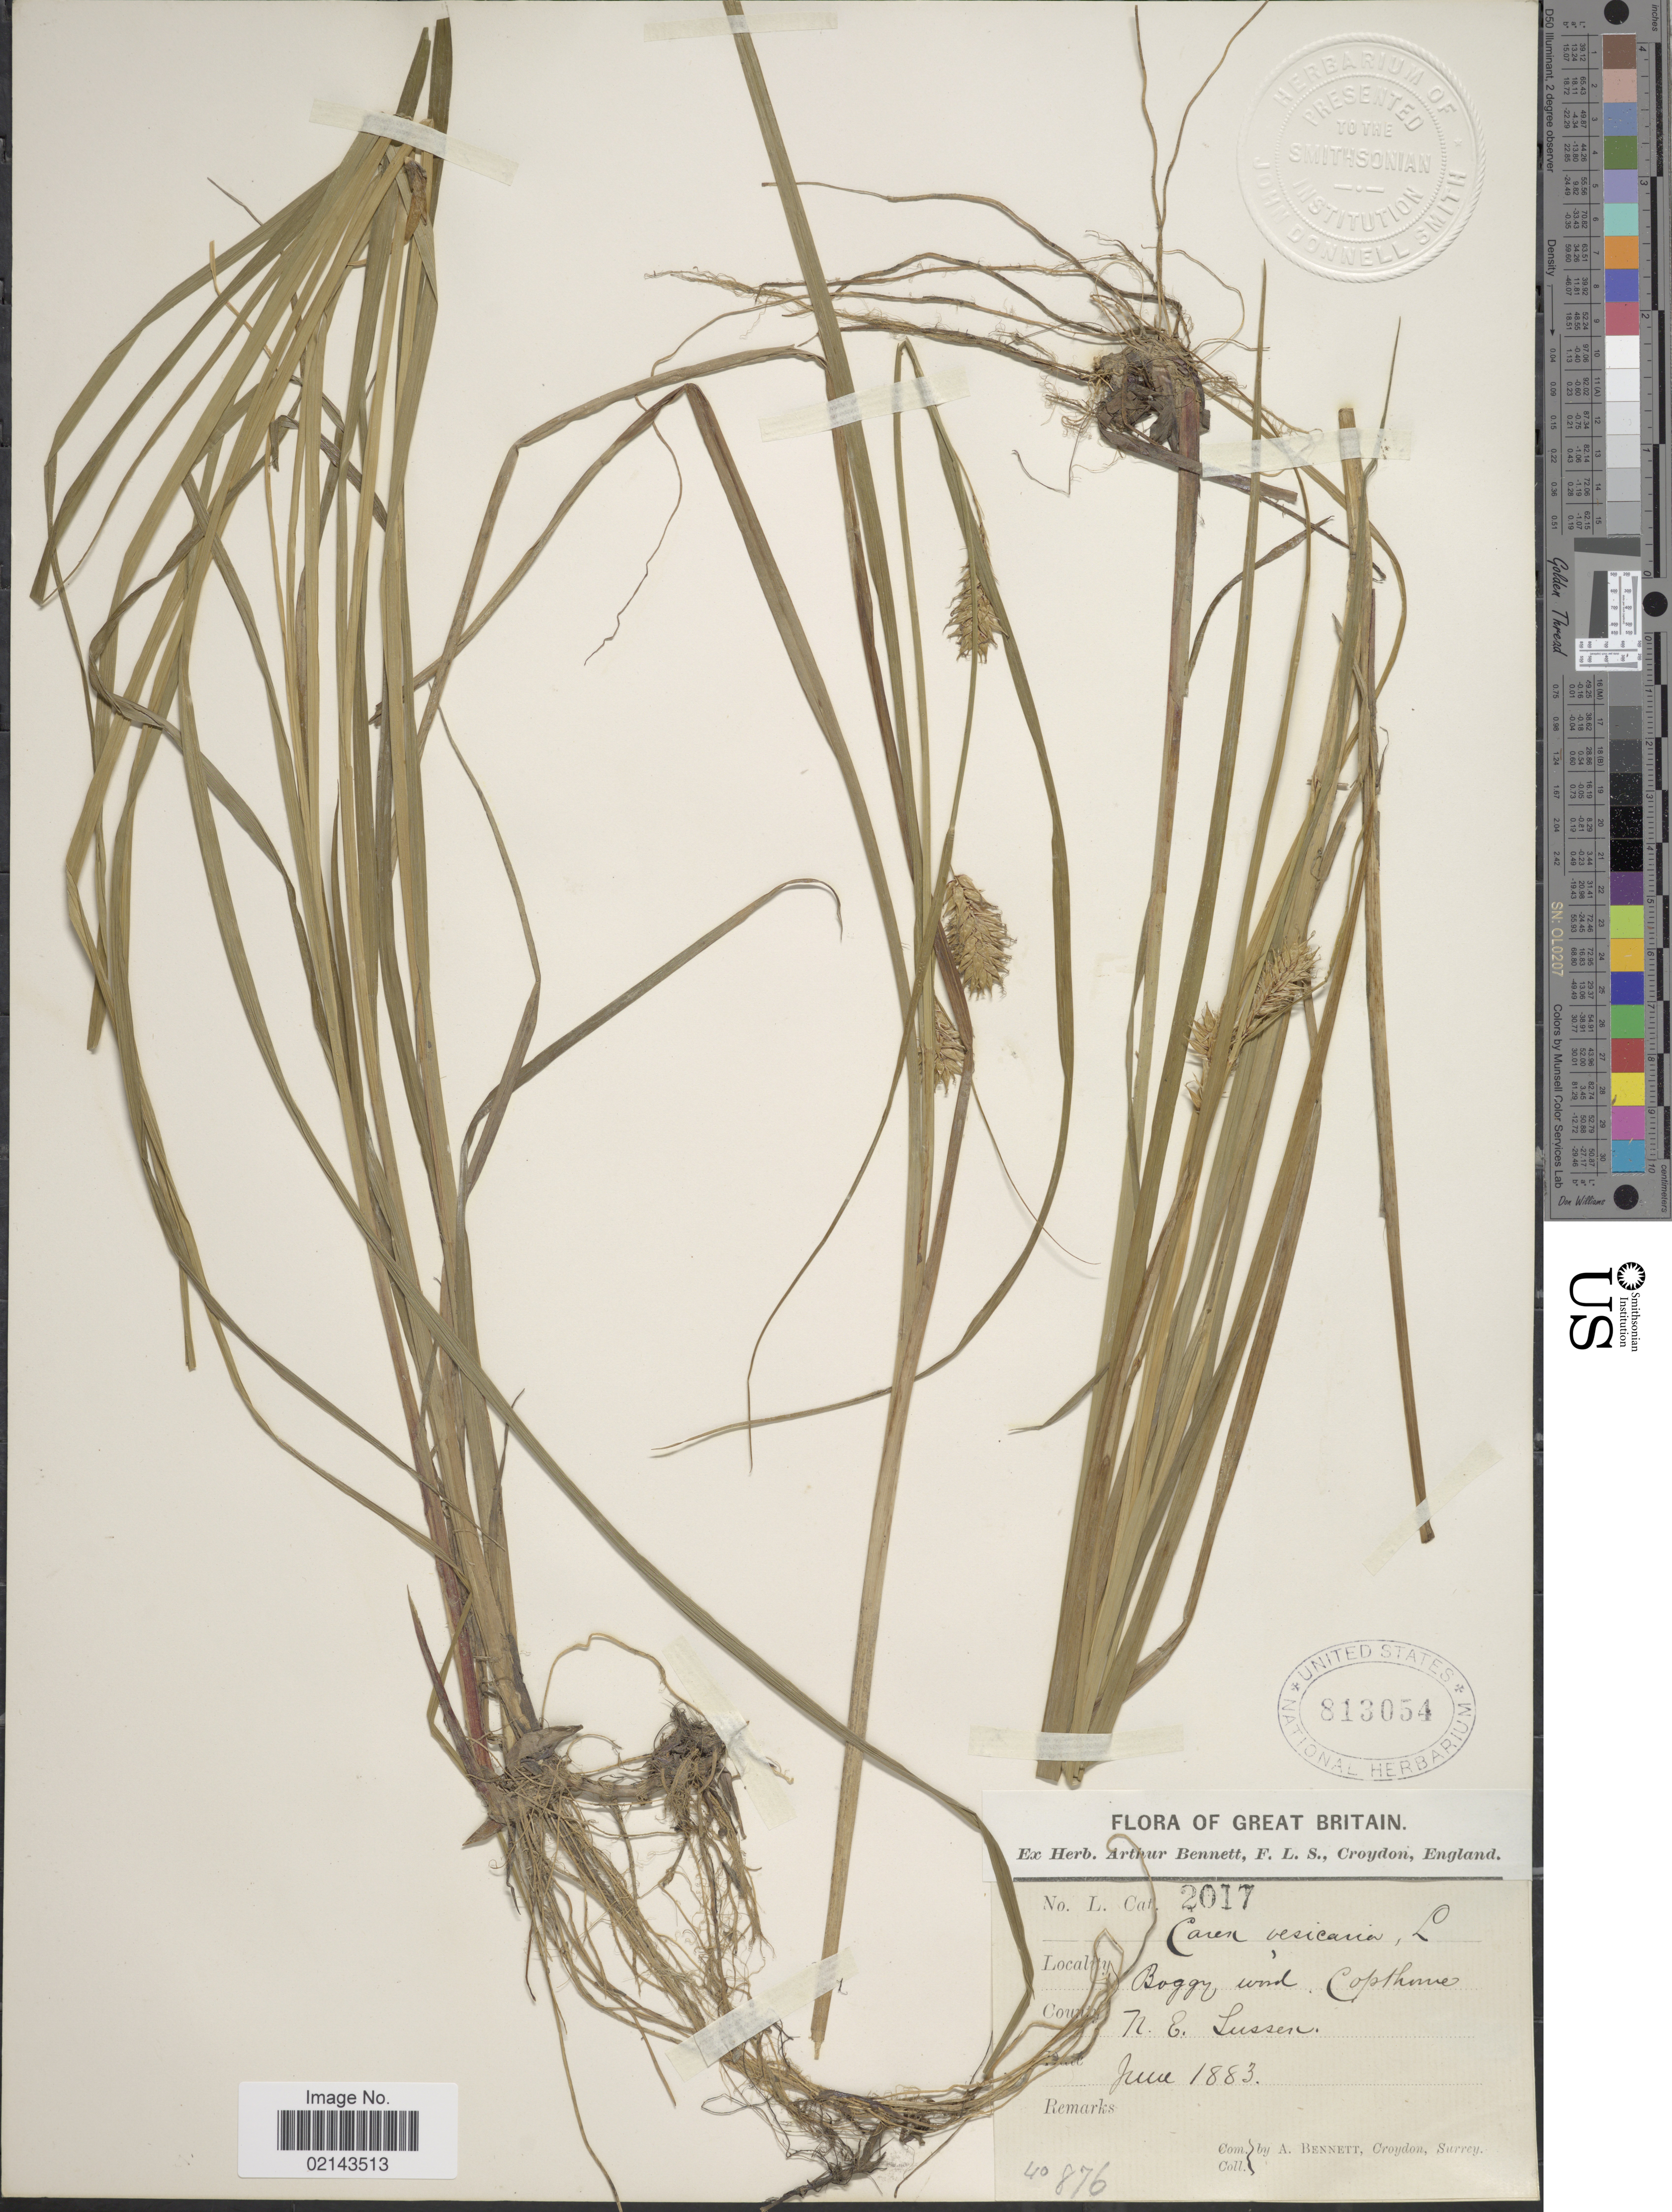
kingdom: Plantae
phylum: Tracheophyta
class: Liliopsida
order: Poales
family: Cyperaceae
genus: Carex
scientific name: Carex vesicaria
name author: L.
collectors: A. Bennett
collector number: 2017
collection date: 1883-06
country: United Kingdom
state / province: England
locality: Great Britain, Boggy wood, N.E. Sussex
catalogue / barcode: US 813054